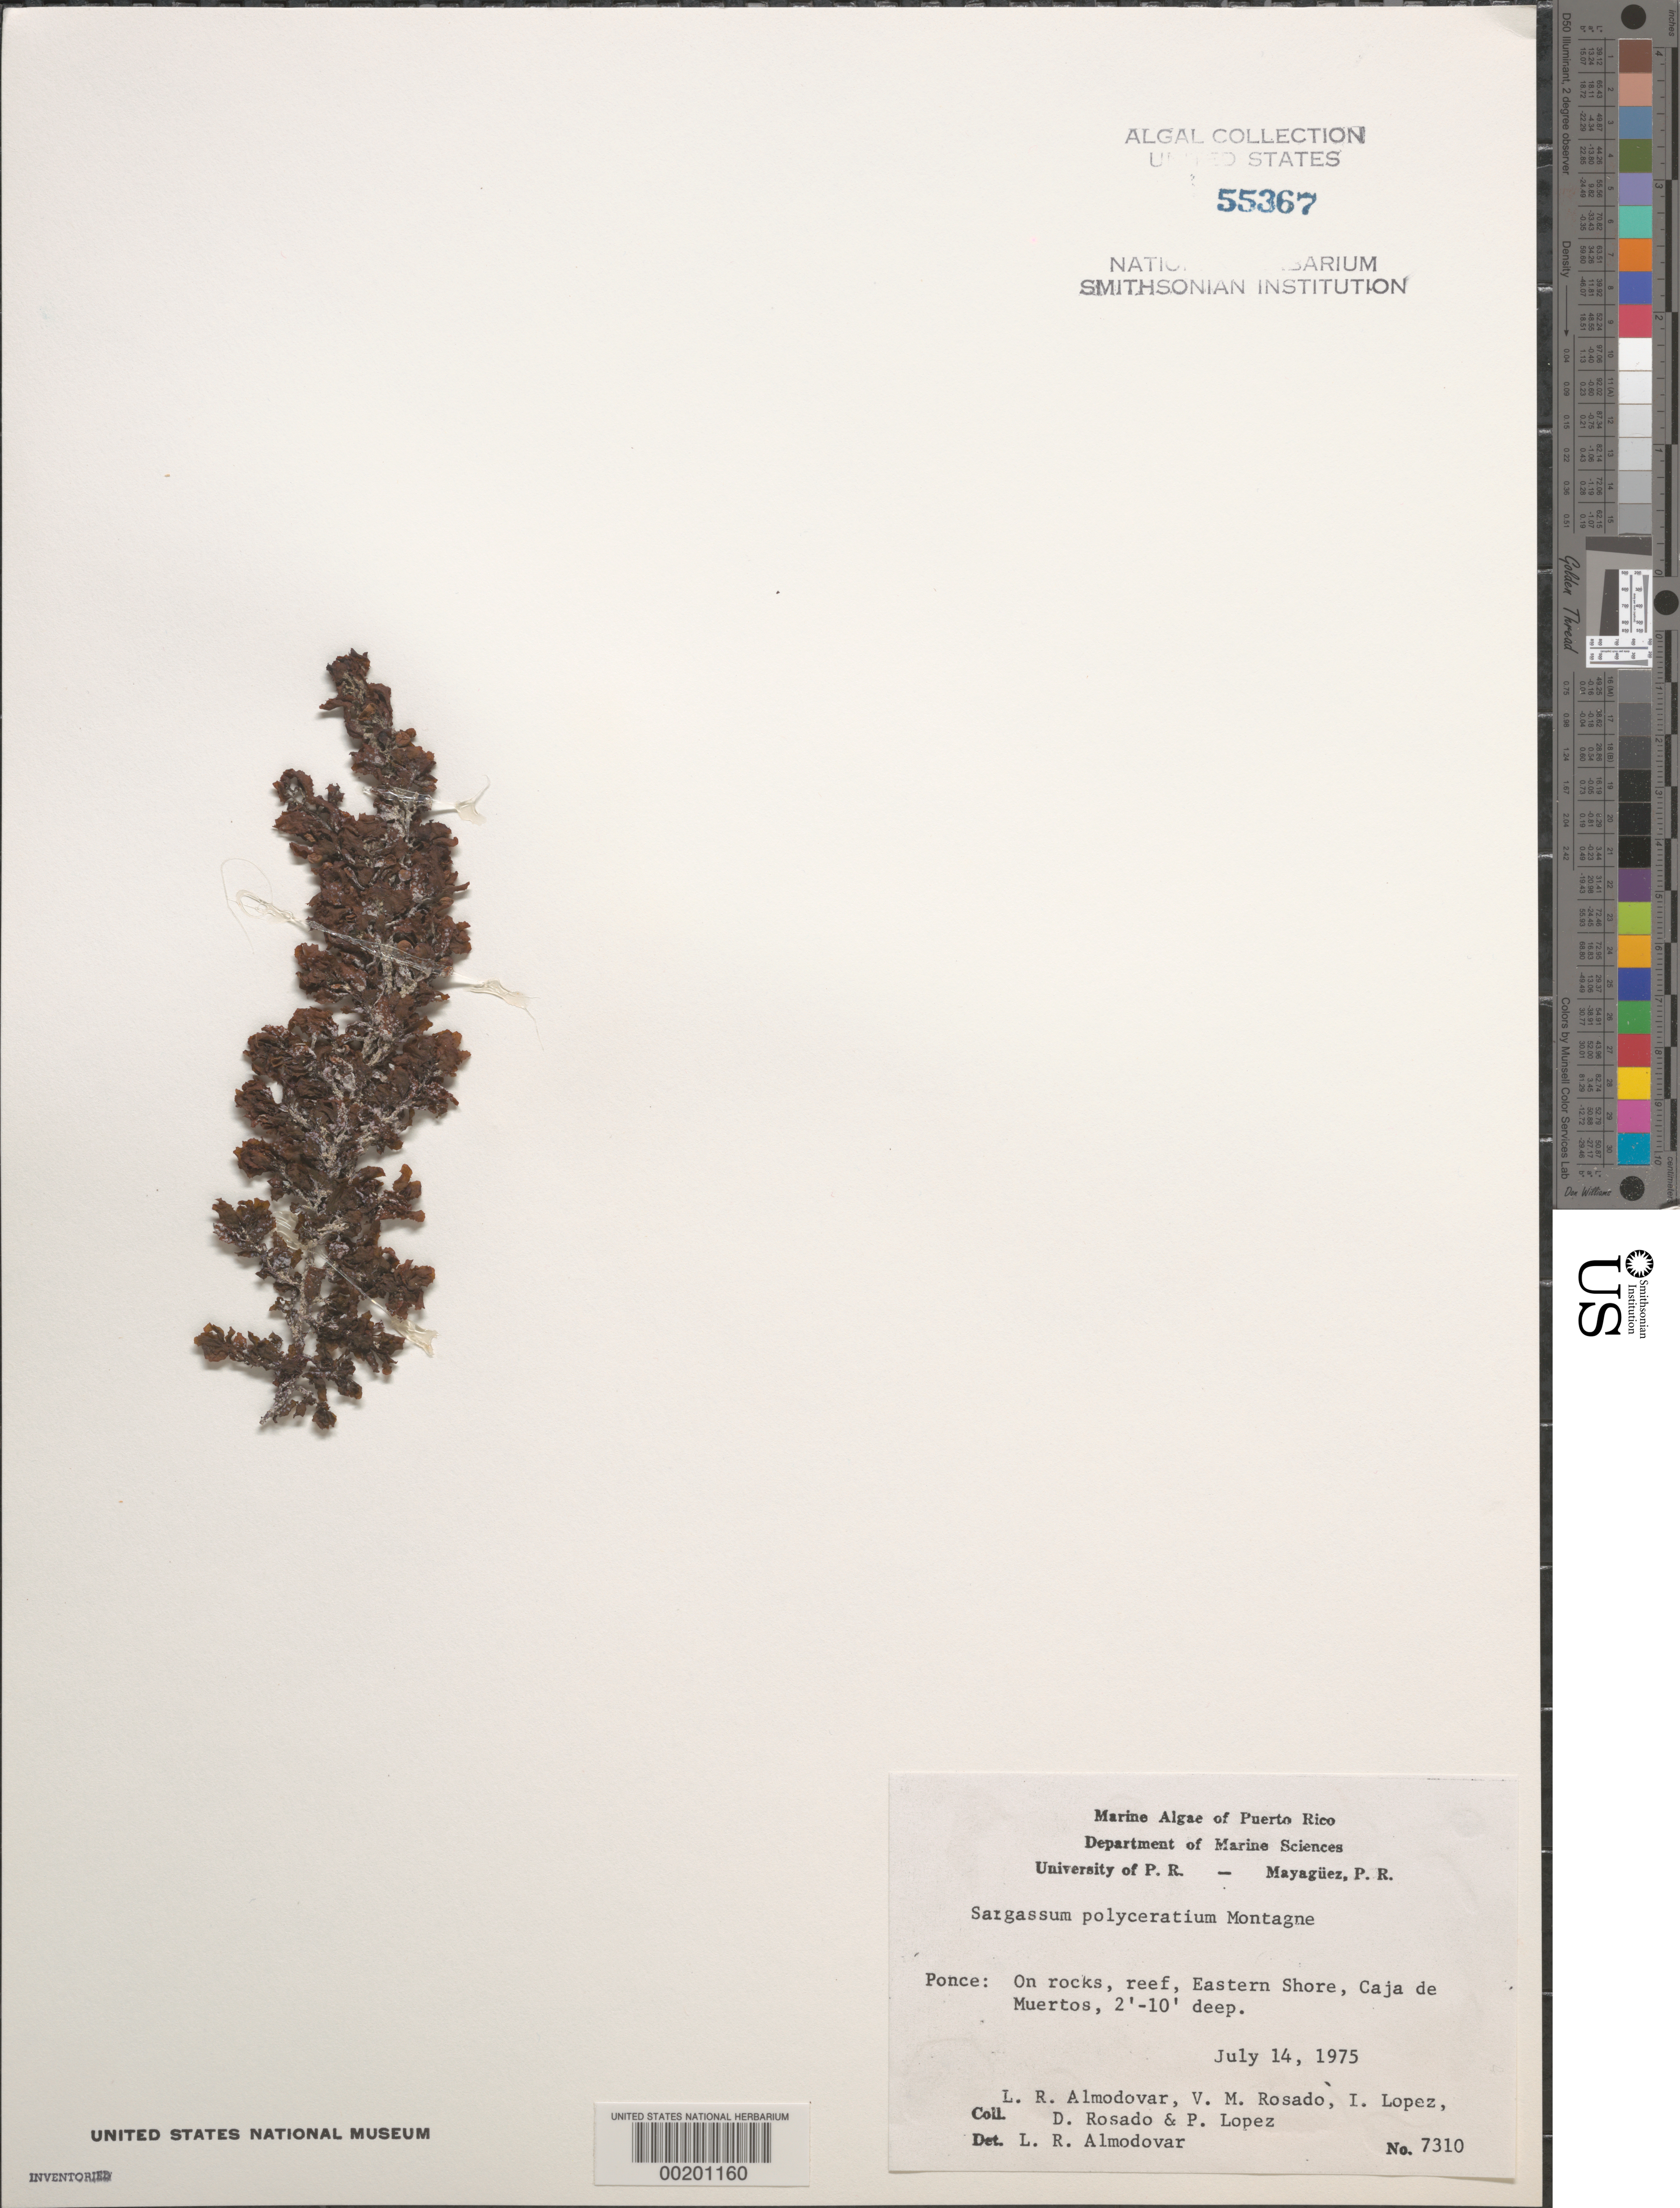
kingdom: Chromista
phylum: Ochrophyta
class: Phaeophyceae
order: Fucales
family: Sargassaceae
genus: Sargassum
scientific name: Sargassum polyceratium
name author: Mont.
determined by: Taylor, William R.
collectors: F. Tamayo, L. Almodovar, V. Rosado, I. Lopéz, D. Rosado & P. Lopez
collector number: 7310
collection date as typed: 14 Jul 1937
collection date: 1937-07-14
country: Puerto Rico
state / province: Ponce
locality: Caja de muertos, eastern shore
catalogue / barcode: US 55367